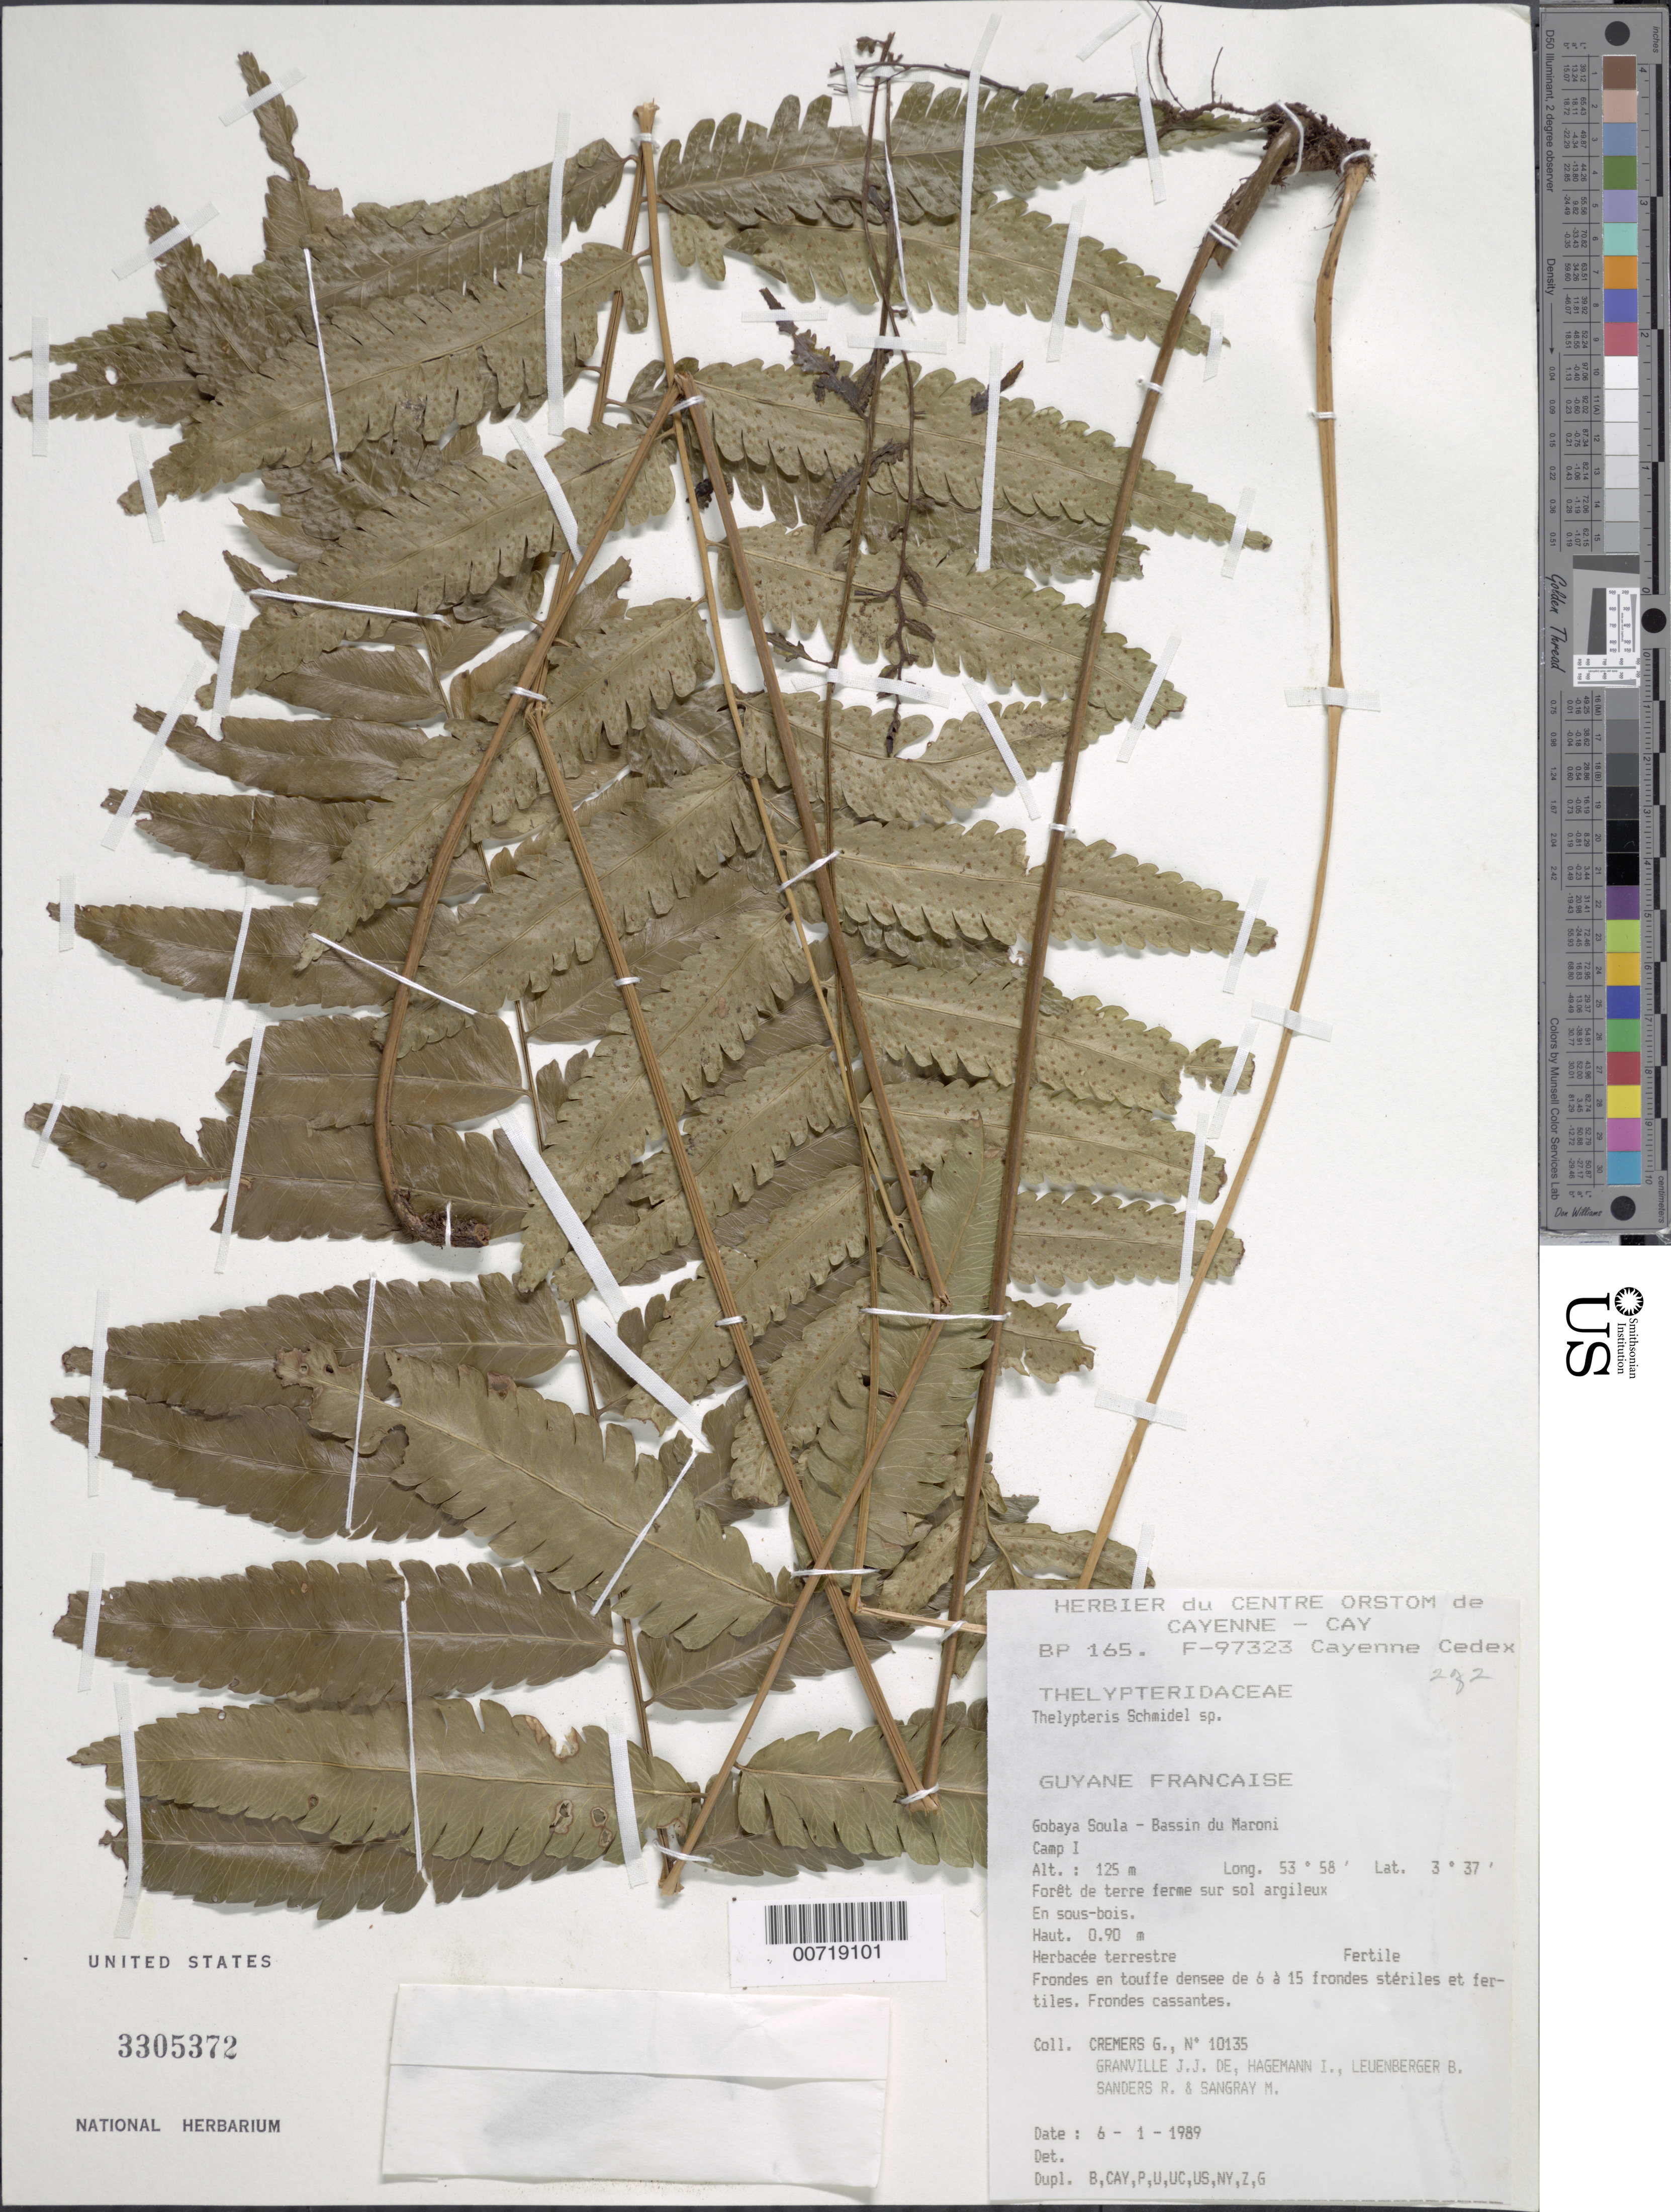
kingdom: Plantae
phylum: Tracheophyta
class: Polypodiopsida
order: Polypodiales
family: Dryopteridaceae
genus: Cyclodium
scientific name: Cyclodium inerme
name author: (Fée) A.R. Sm.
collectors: G. Cremers, J.-J. de Granville, I. Hagemann, B. Leuenberger & M. Sangray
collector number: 103135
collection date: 1989-01-06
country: French Guiana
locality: Guyane Francaise. Gobaya Soula-Bassin du Maroni, Camp 1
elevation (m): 125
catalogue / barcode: US 3305372